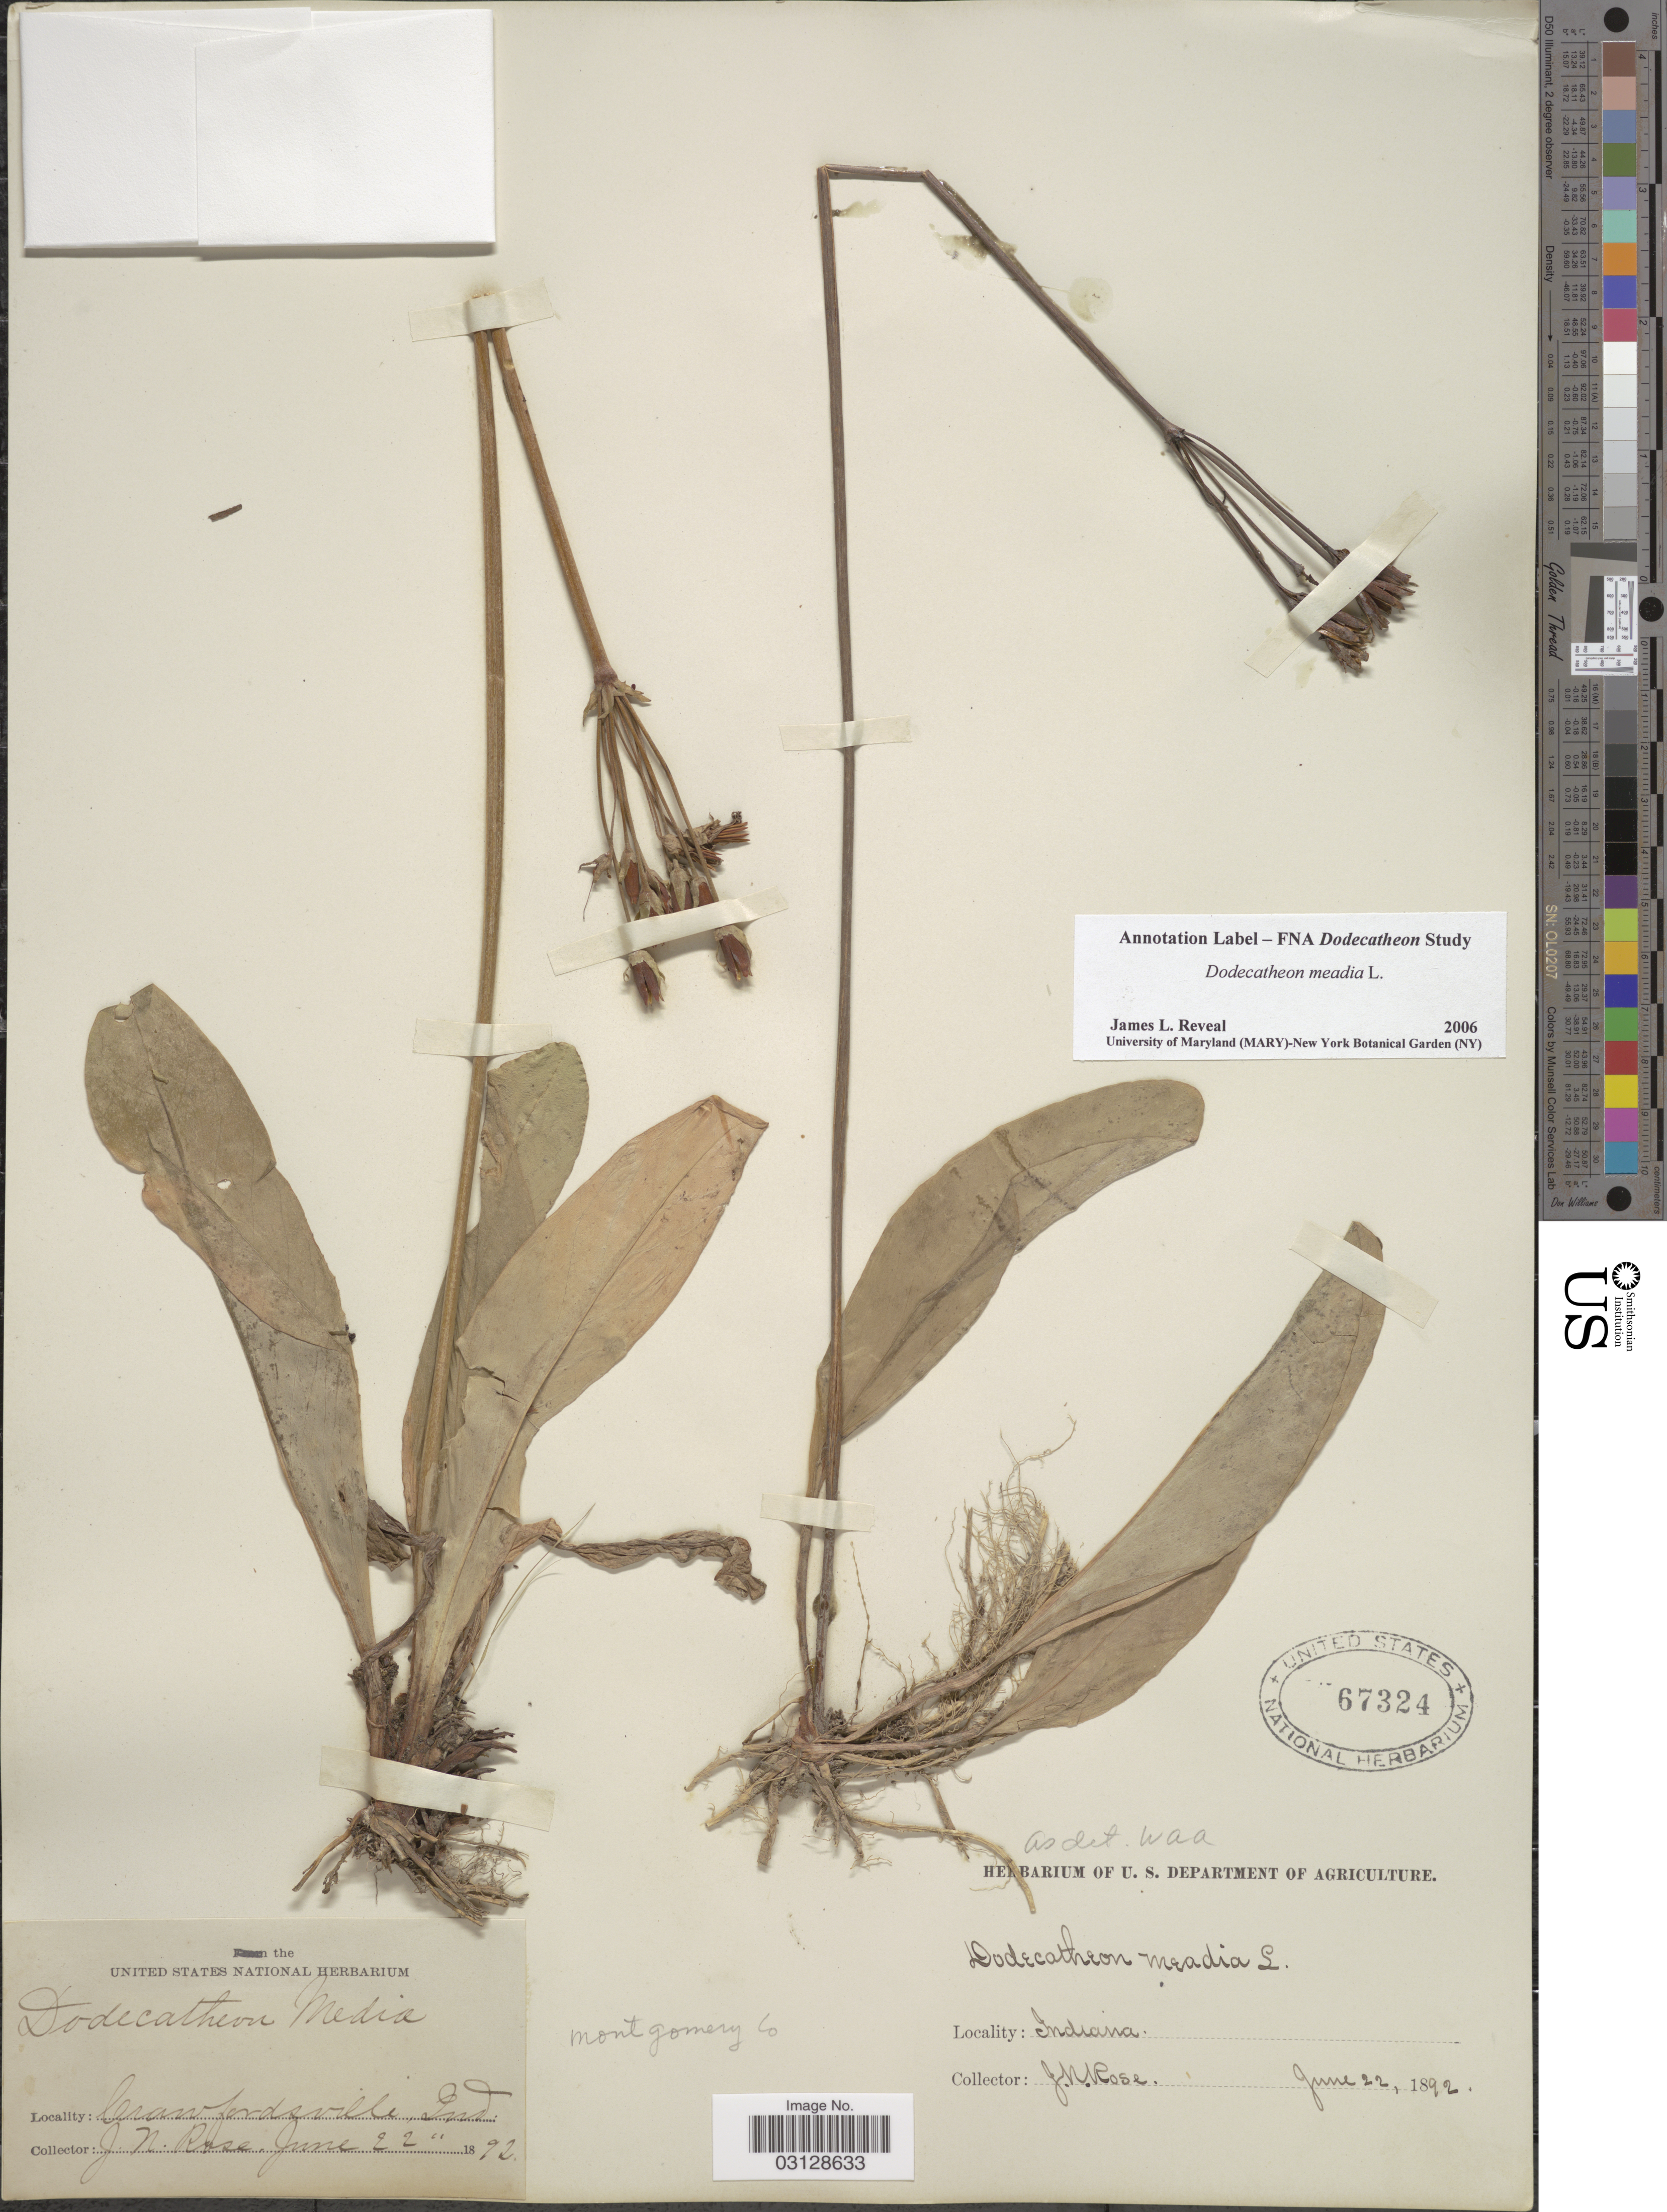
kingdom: Plantae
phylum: Tracheophyta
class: Magnoliopsida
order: Ericales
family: Primulaceae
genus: Dodecatheon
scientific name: Dodecatheon meadia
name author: L.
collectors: J. N. Rose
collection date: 1892-06-22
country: United States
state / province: Indiana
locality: Crawfordsville. Montgomery Co.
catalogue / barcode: US 67324